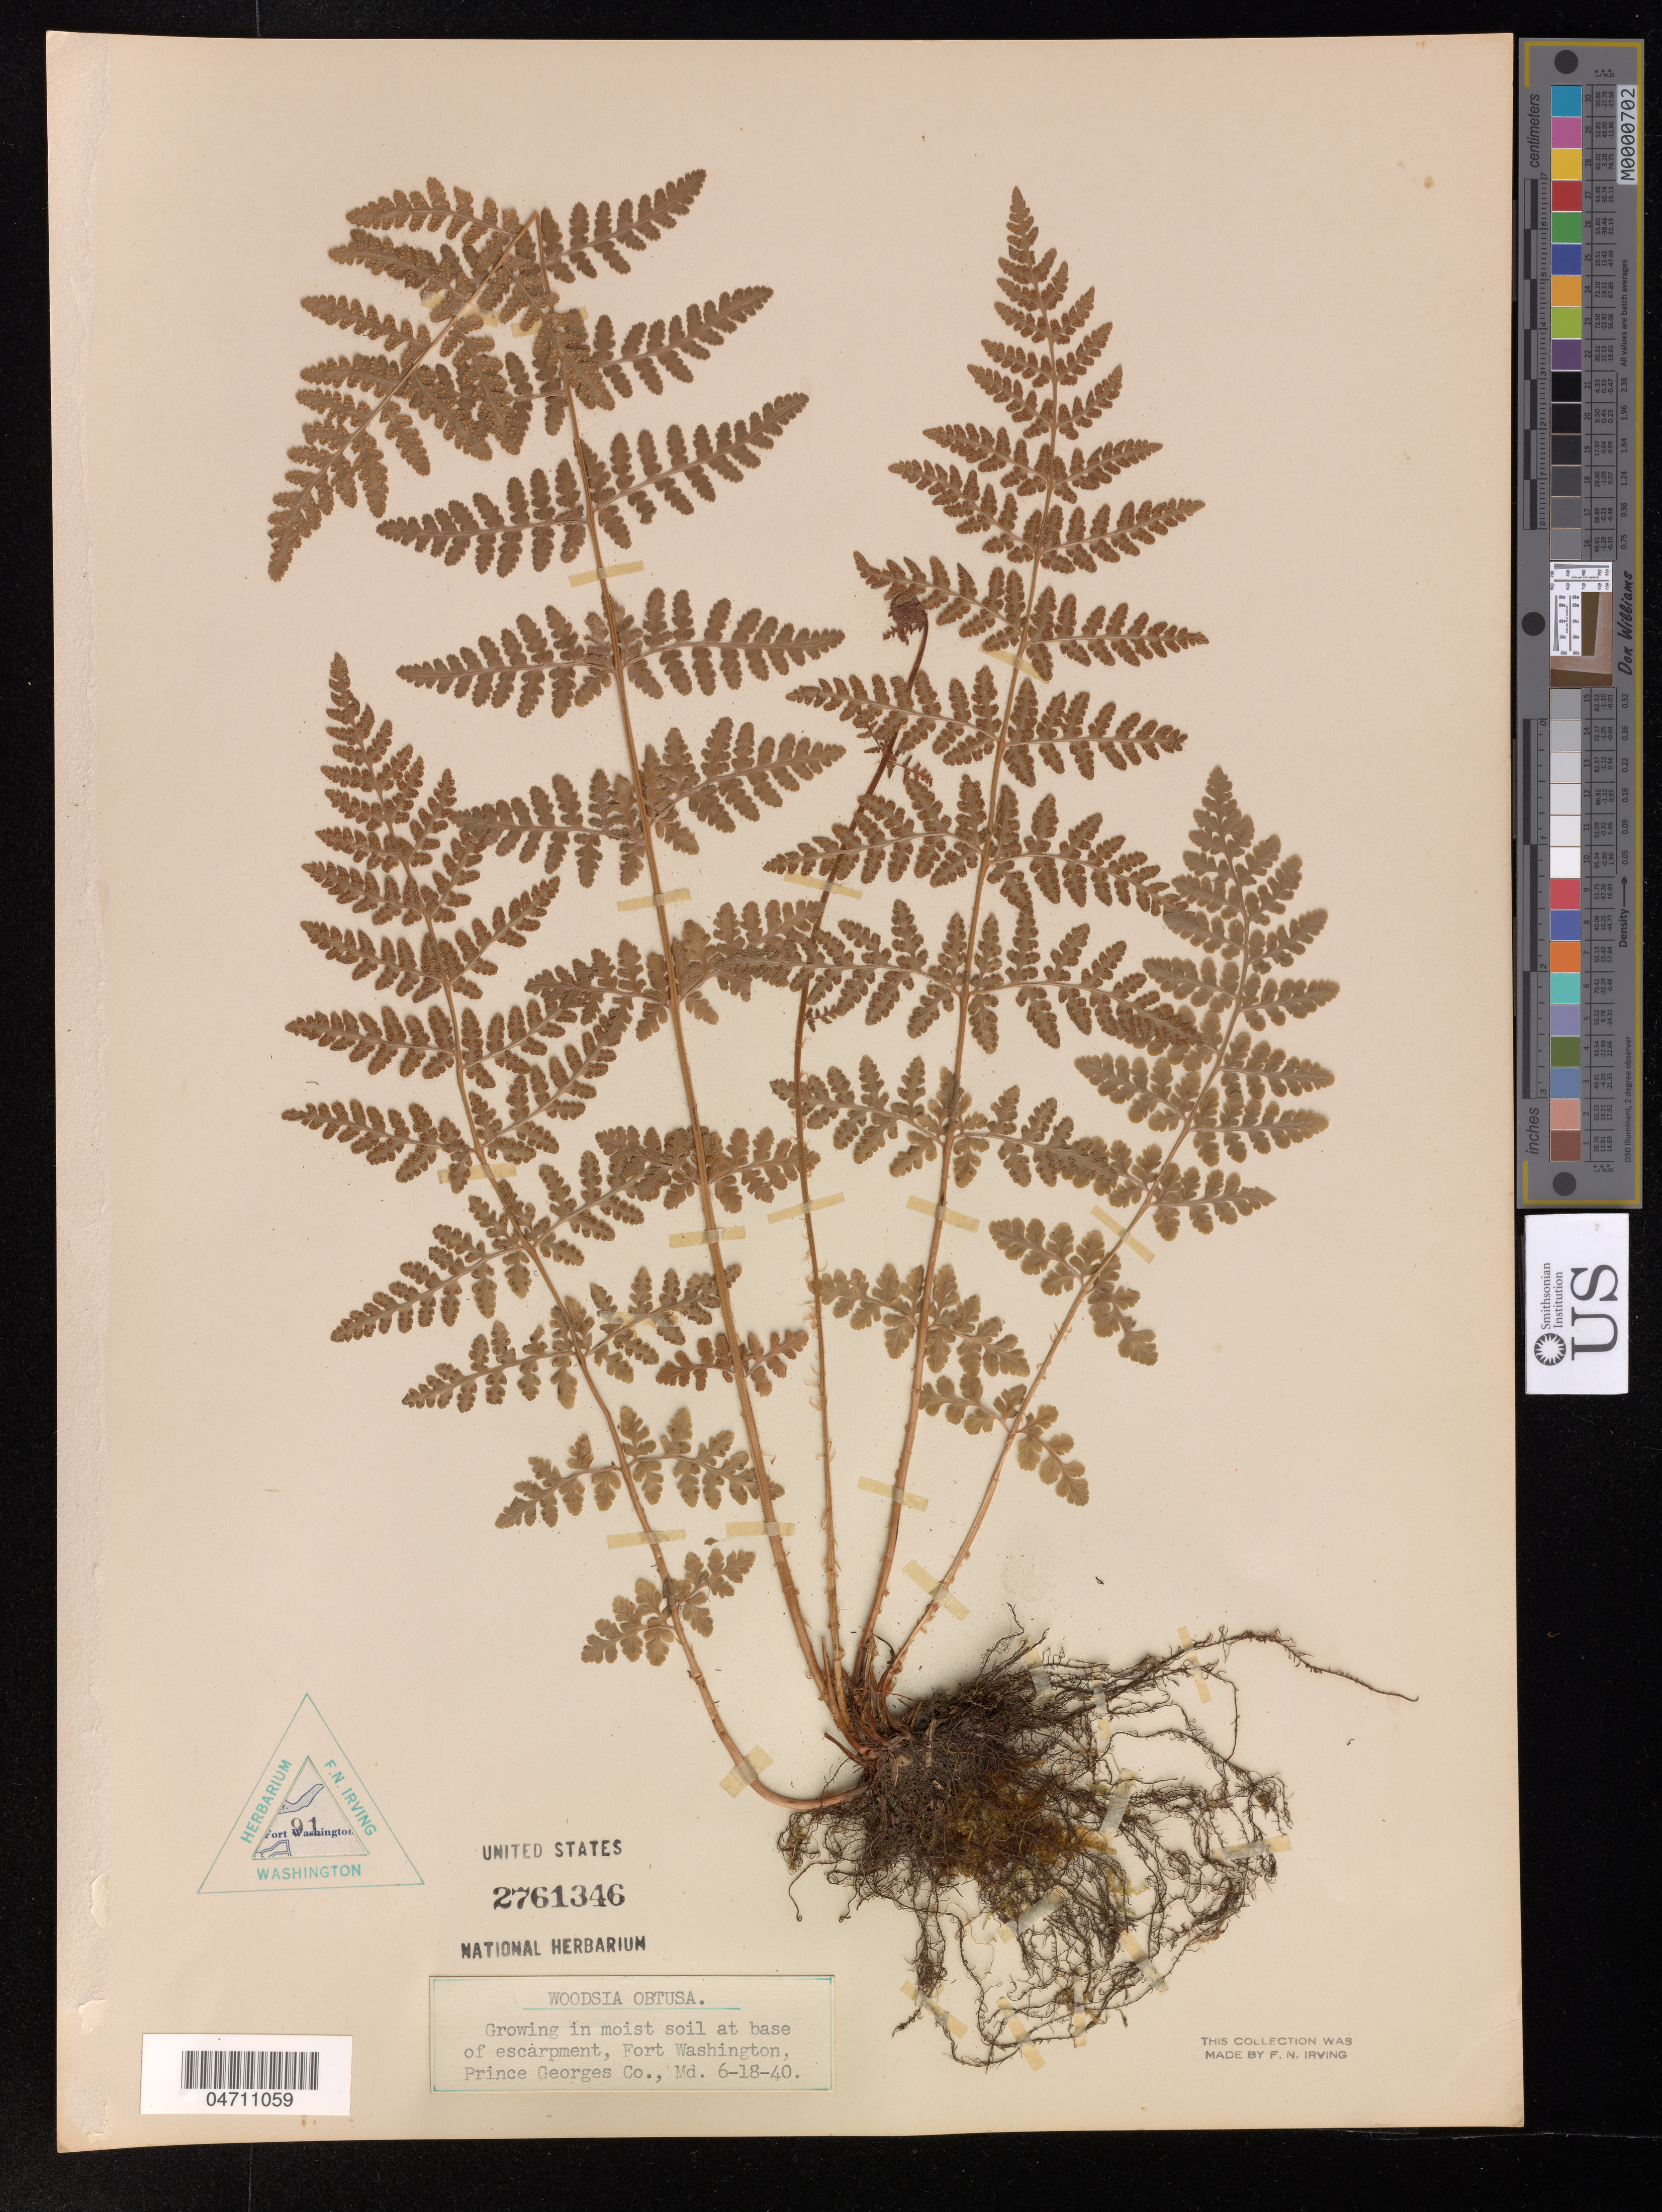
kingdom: Plantae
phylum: Tracheophyta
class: Polypodiopsida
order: Polypodiales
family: Woodsiaceae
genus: Woodsia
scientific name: Woodsia obtusa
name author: (Spreng.) Torr.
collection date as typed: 18 Jun40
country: United States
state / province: Washington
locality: Fort Washington, Prince Georges Co.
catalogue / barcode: US 2761346